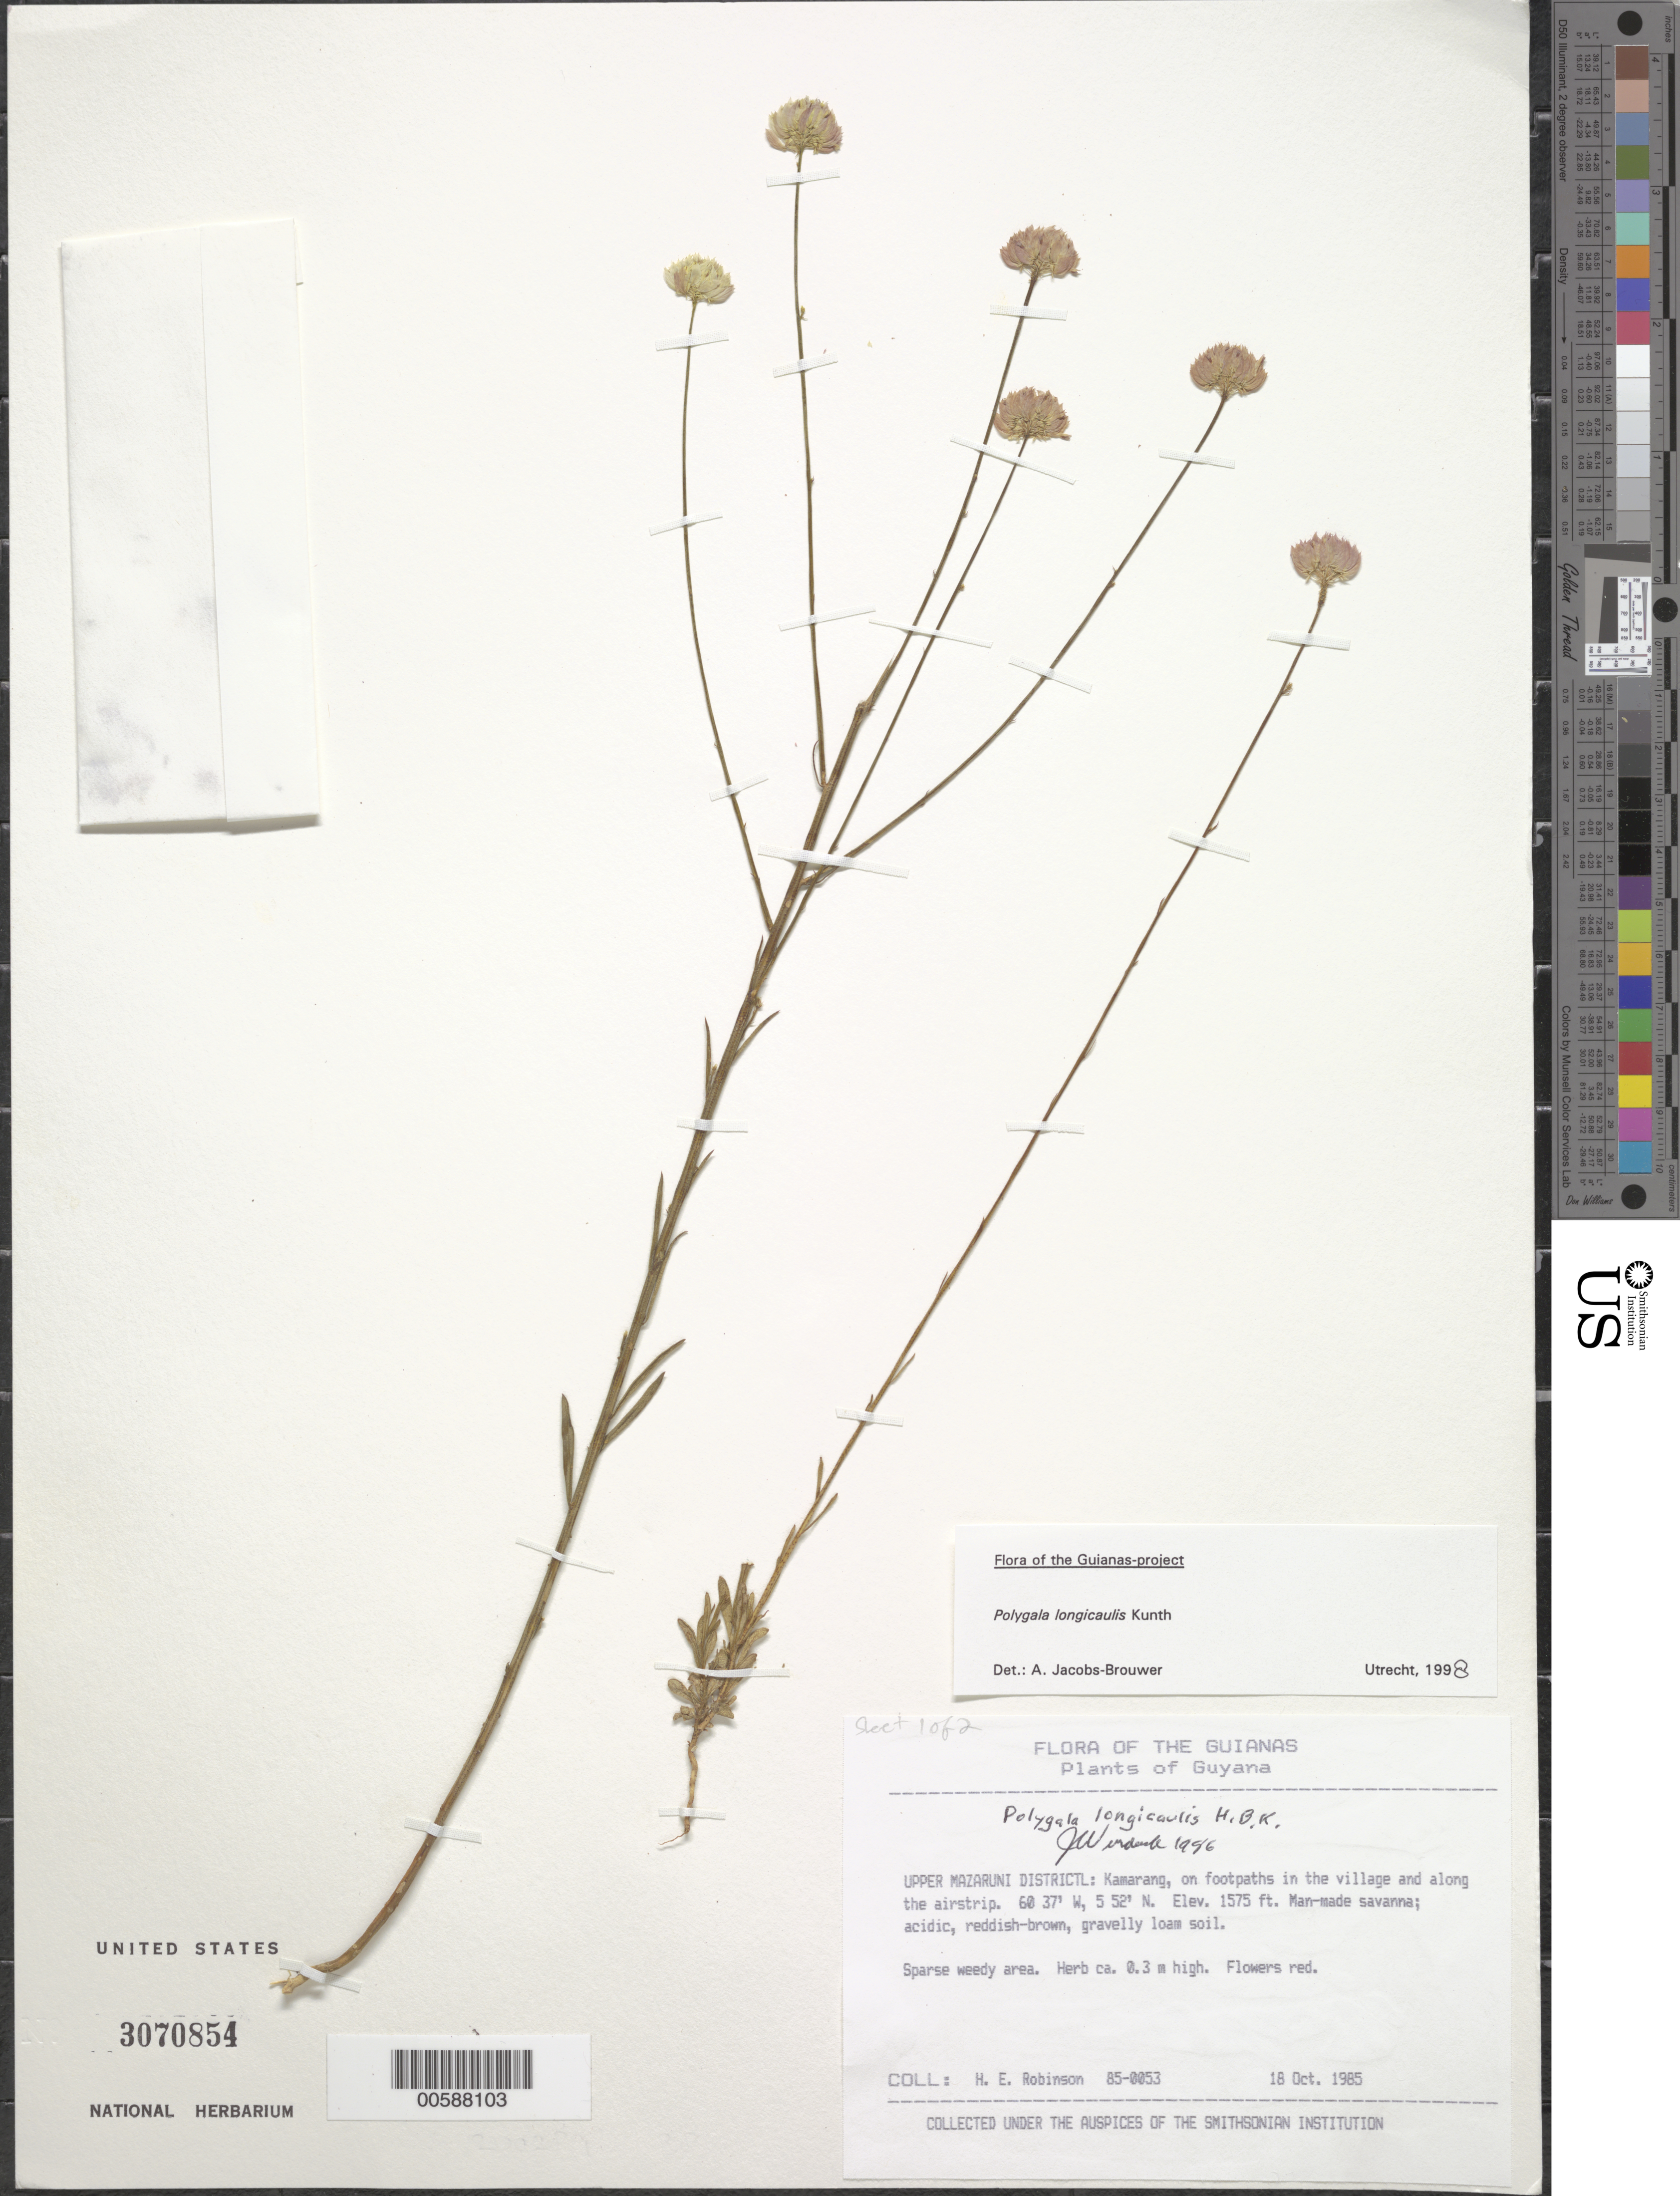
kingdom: Plantae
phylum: Tracheophyta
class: Magnoliopsida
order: Fabales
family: Polygalaceae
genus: Polygala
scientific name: Polygala longicaulis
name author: Kunth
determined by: Jacobs-Brouwer, A.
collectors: H. Robinson & D. B. Lellinger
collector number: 850053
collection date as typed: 18 October 1985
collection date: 1985-10-18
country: Guyana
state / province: Cuyuni-Mazaruni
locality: Along footpaths in village of Kamarang and along airstrip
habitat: Man-made savanna; acid, red-brown, gravelly loam soil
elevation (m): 480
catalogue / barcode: US 3070854